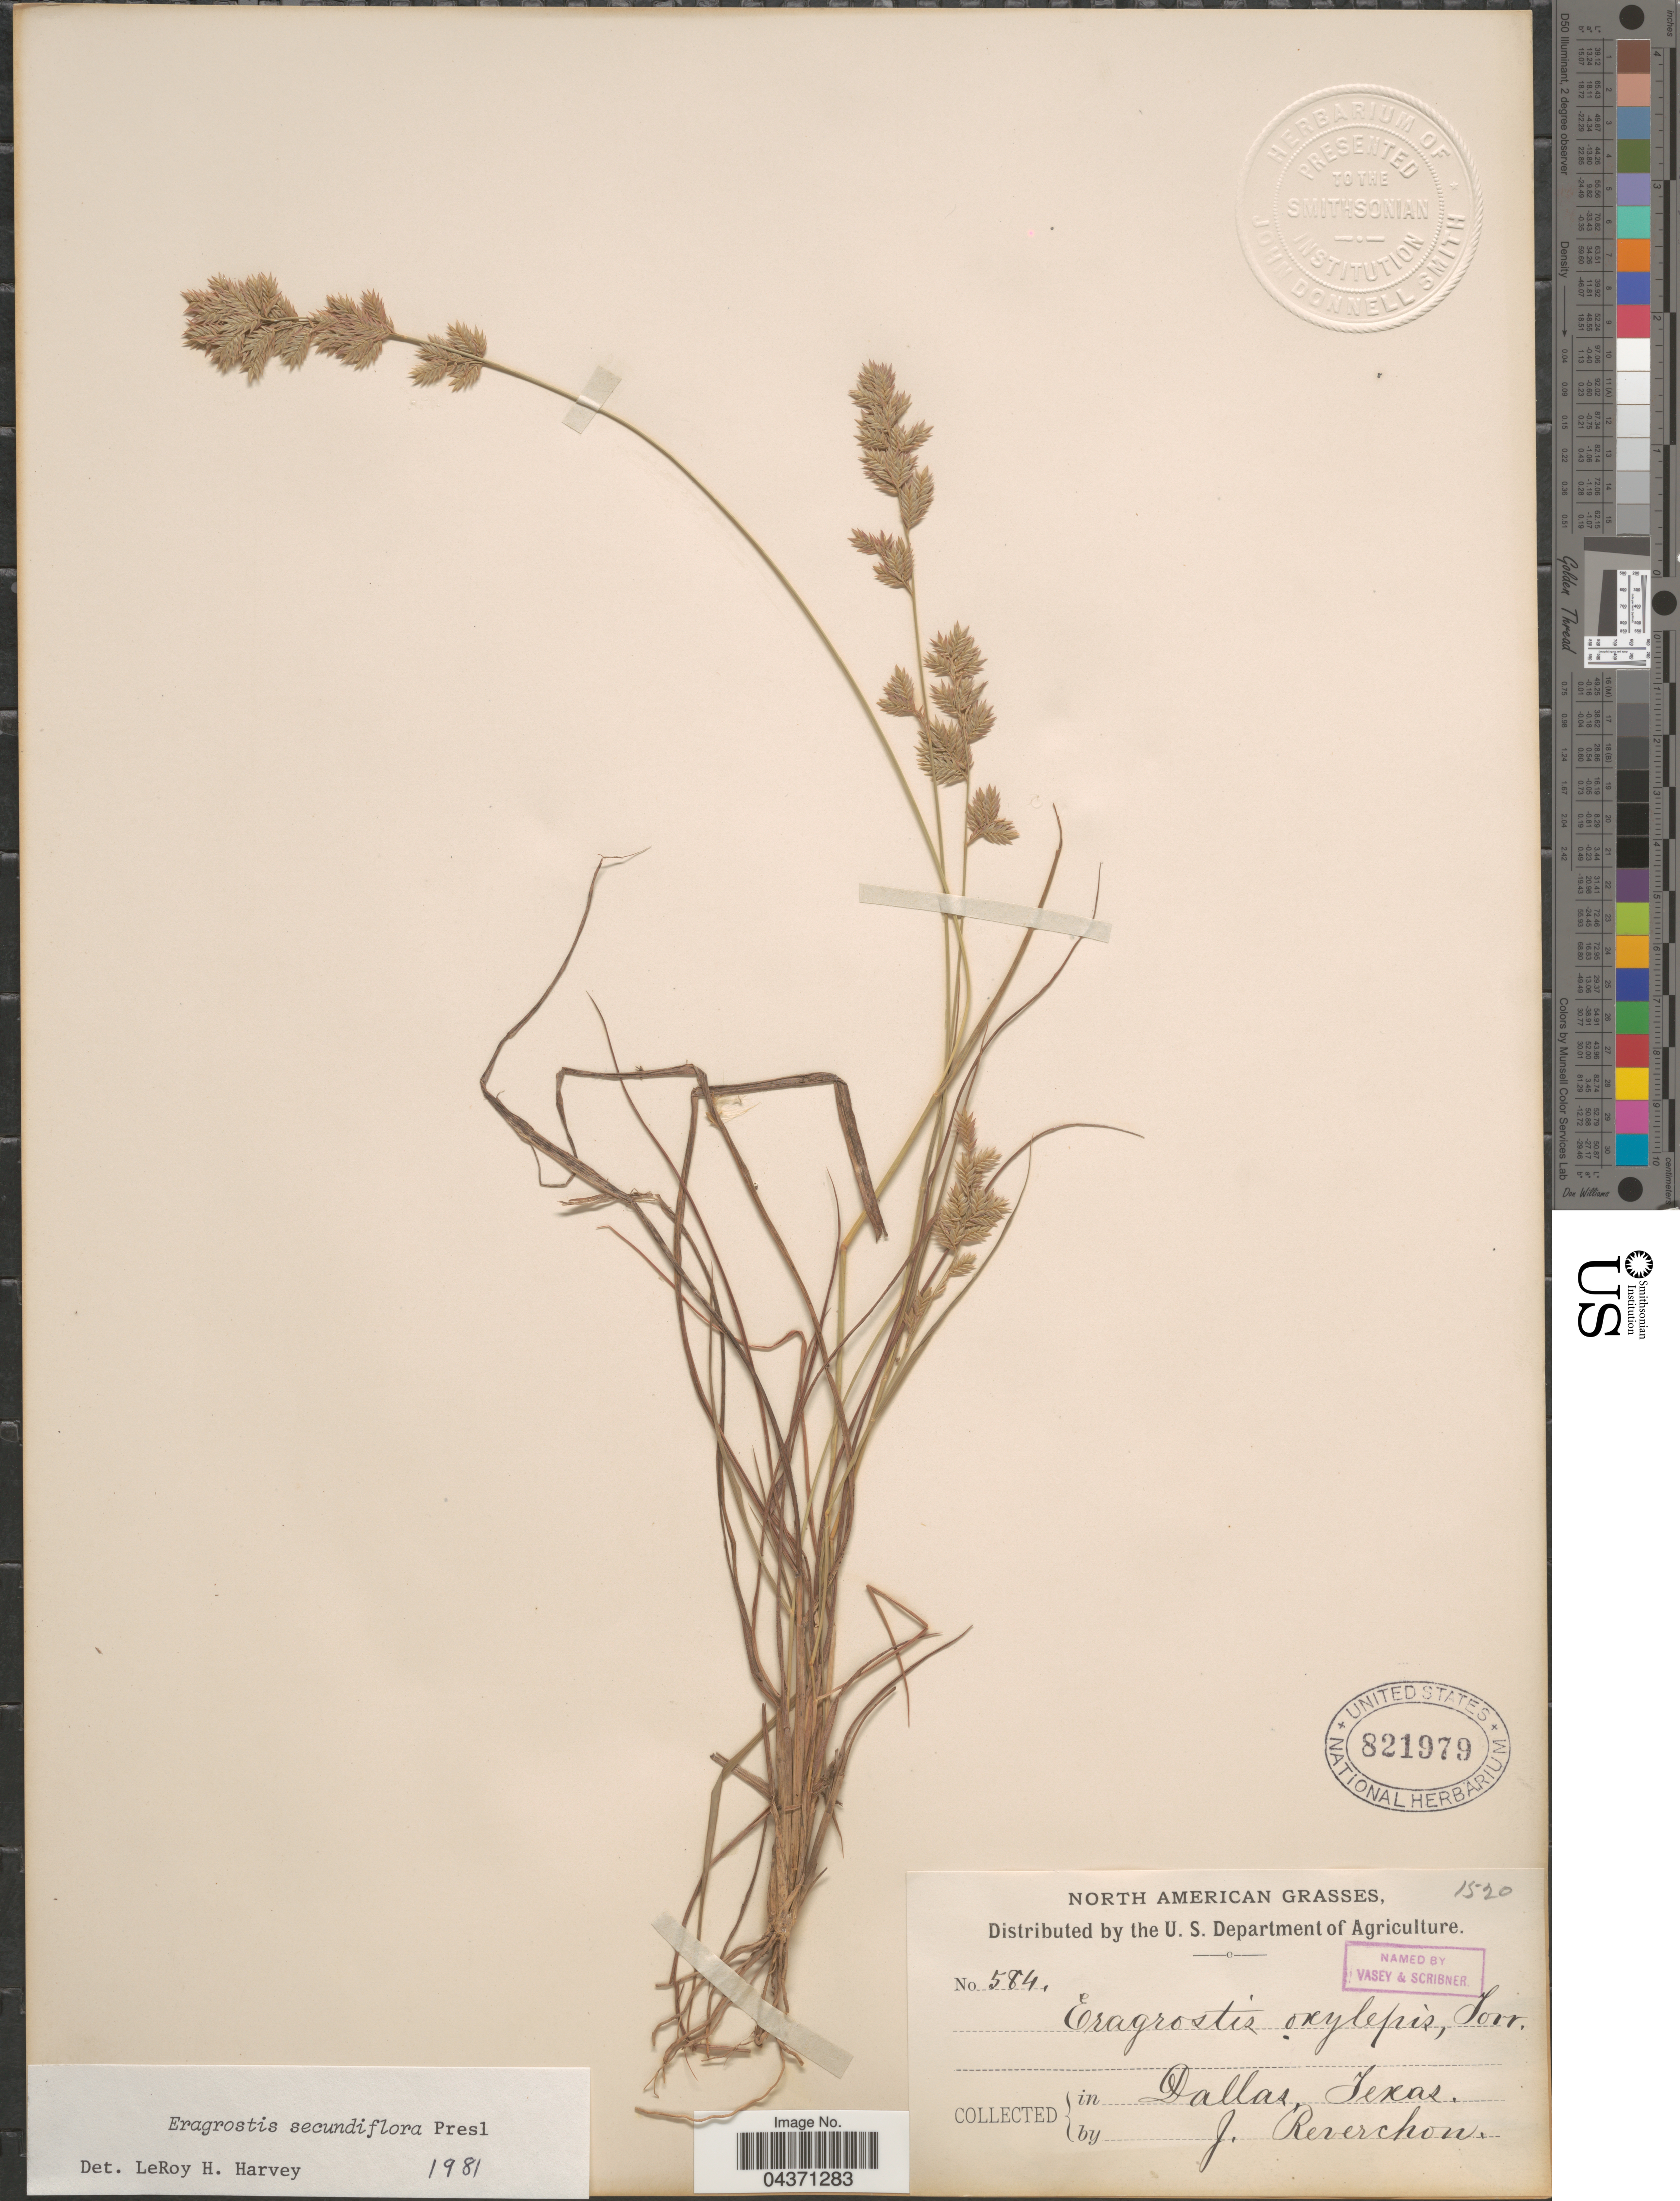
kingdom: Plantae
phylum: Tracheophyta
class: Liliopsida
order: Poales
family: Poaceae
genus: Eragrostis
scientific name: Eragrostis secundiflora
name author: J. Presl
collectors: J. Reverchon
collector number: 584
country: United States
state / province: Texas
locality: Dallas.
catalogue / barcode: US 821979